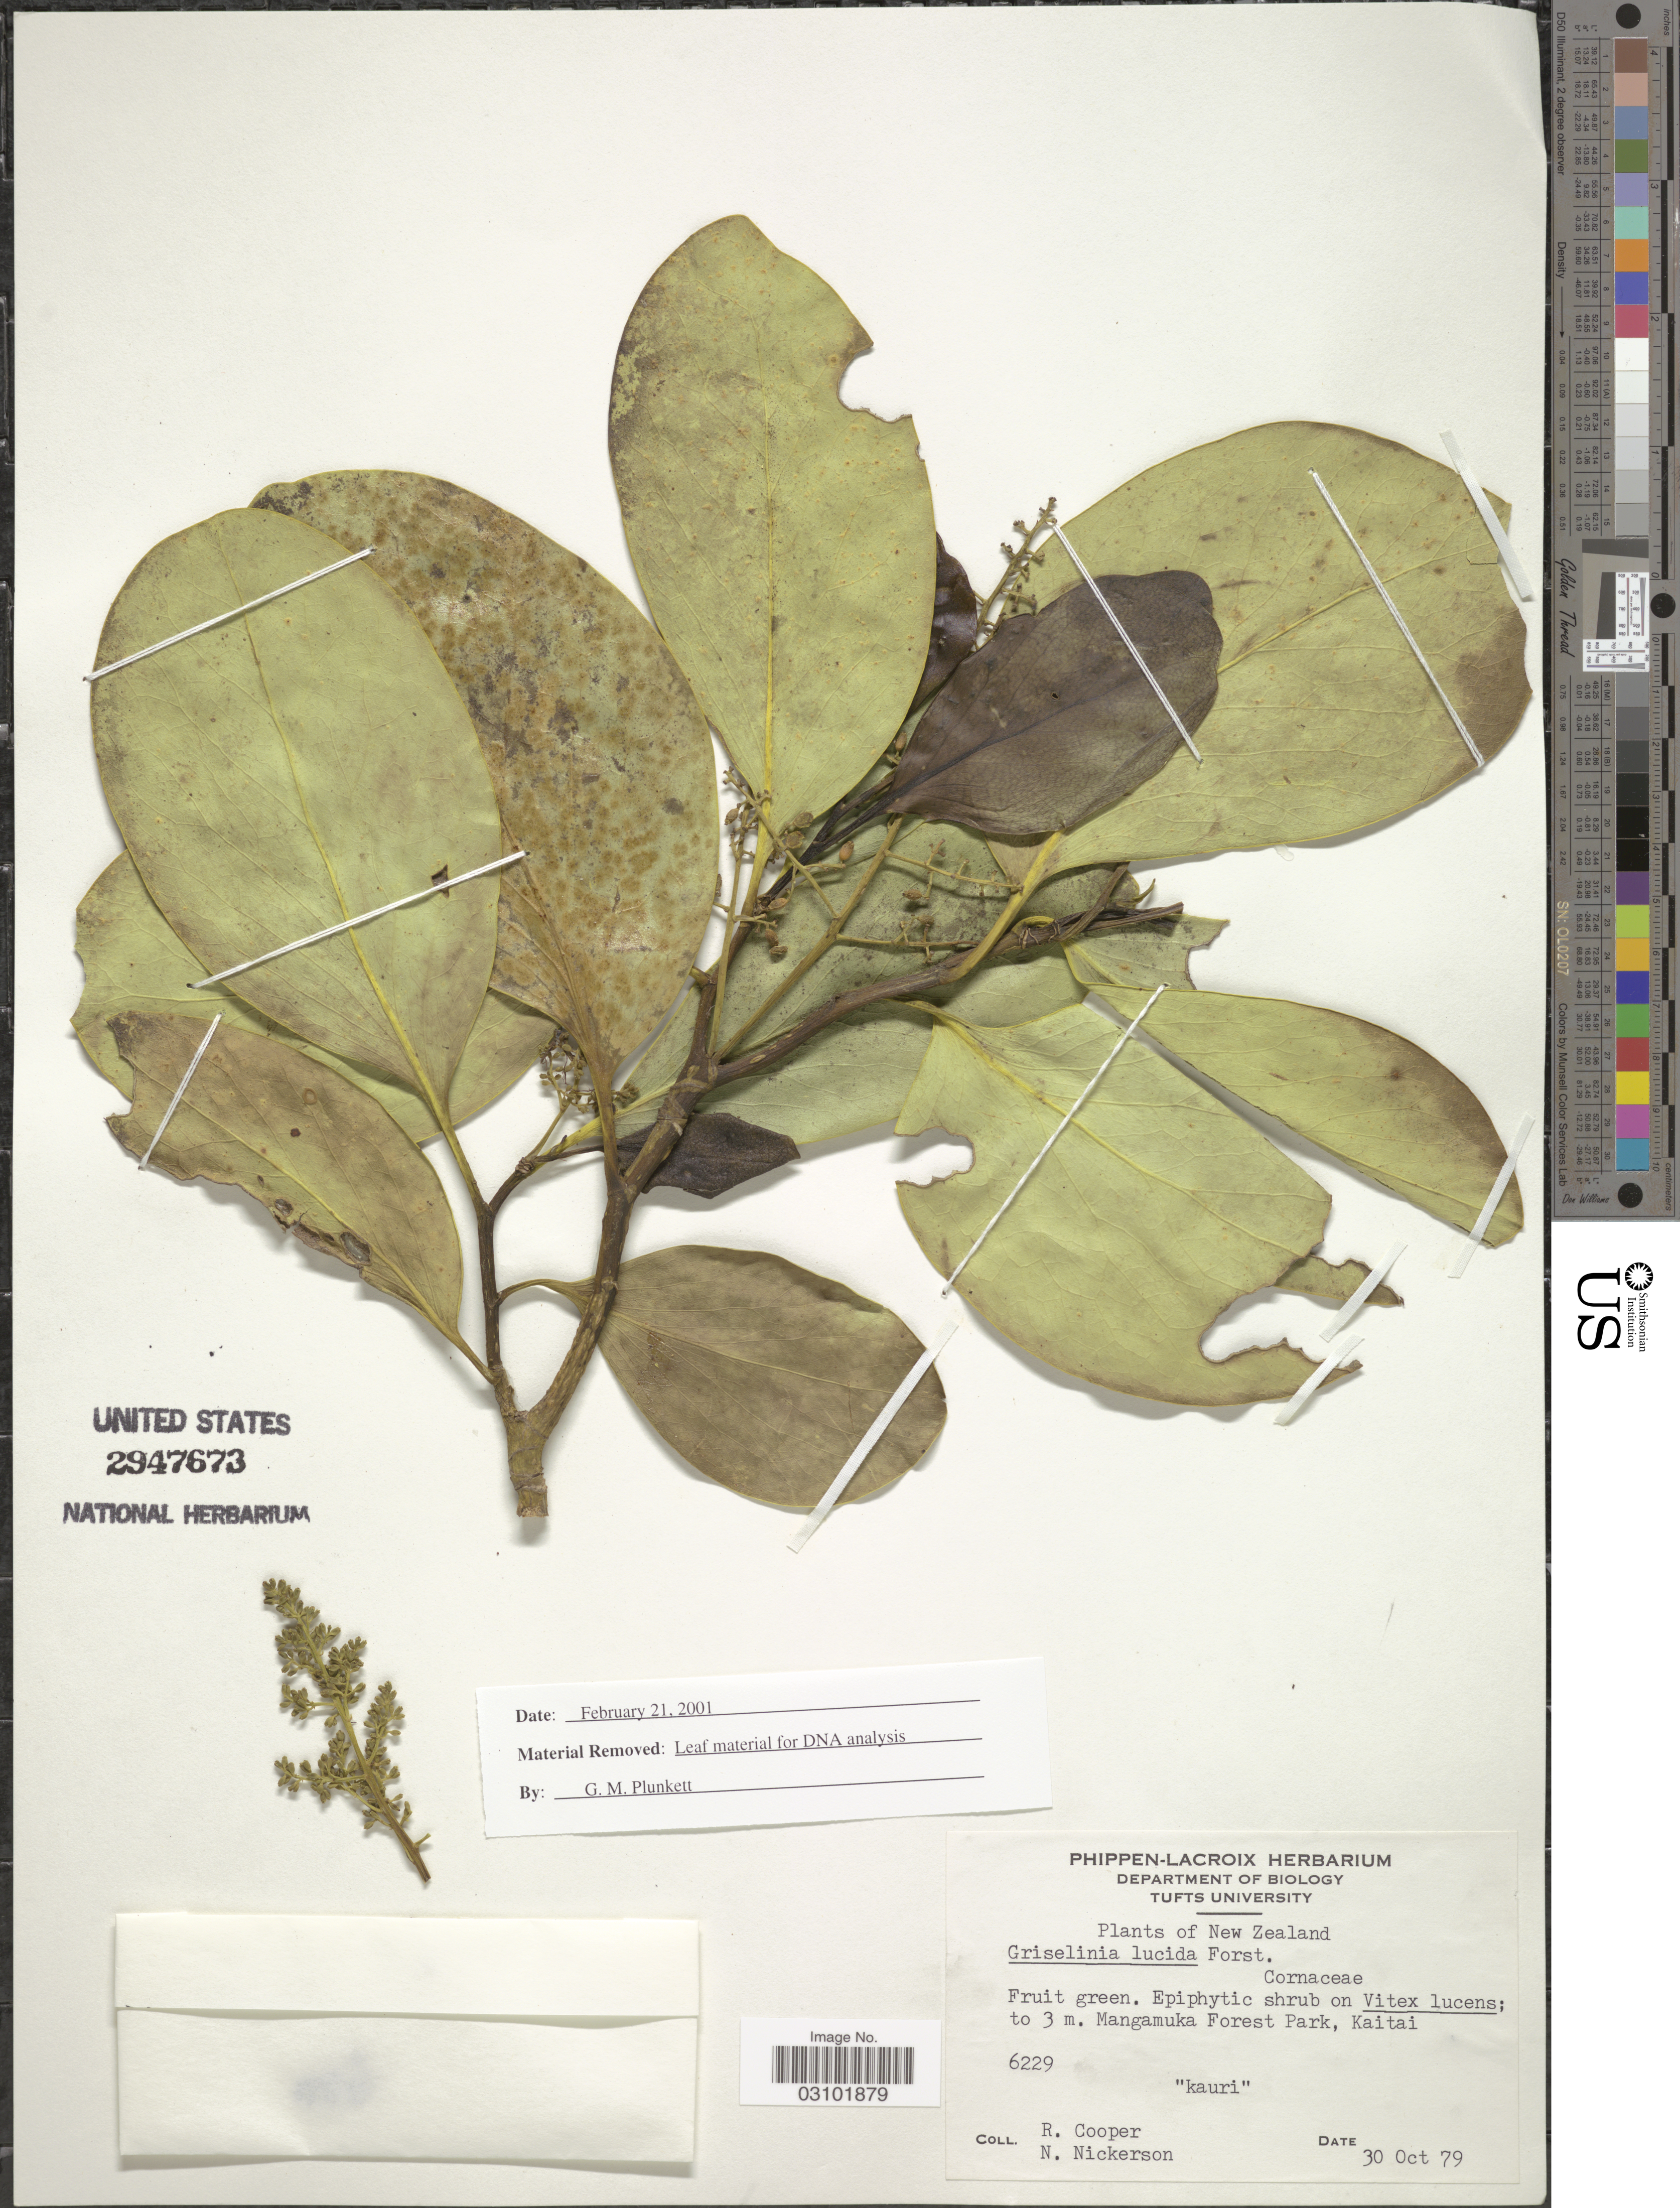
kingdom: Plantae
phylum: Tracheophyta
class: Magnoliopsida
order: Apiales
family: Griseliniaceae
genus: Griselinia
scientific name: Griselinia lucida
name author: (J.R. Forst. & G. Forst.) G. Forst.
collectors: R. Cooper & N. Nickerson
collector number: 6229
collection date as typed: Transcribed d/m/y: 30/10/79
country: New Zealand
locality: Mangamuka Forest Park, Kaitai.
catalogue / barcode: US 2947673